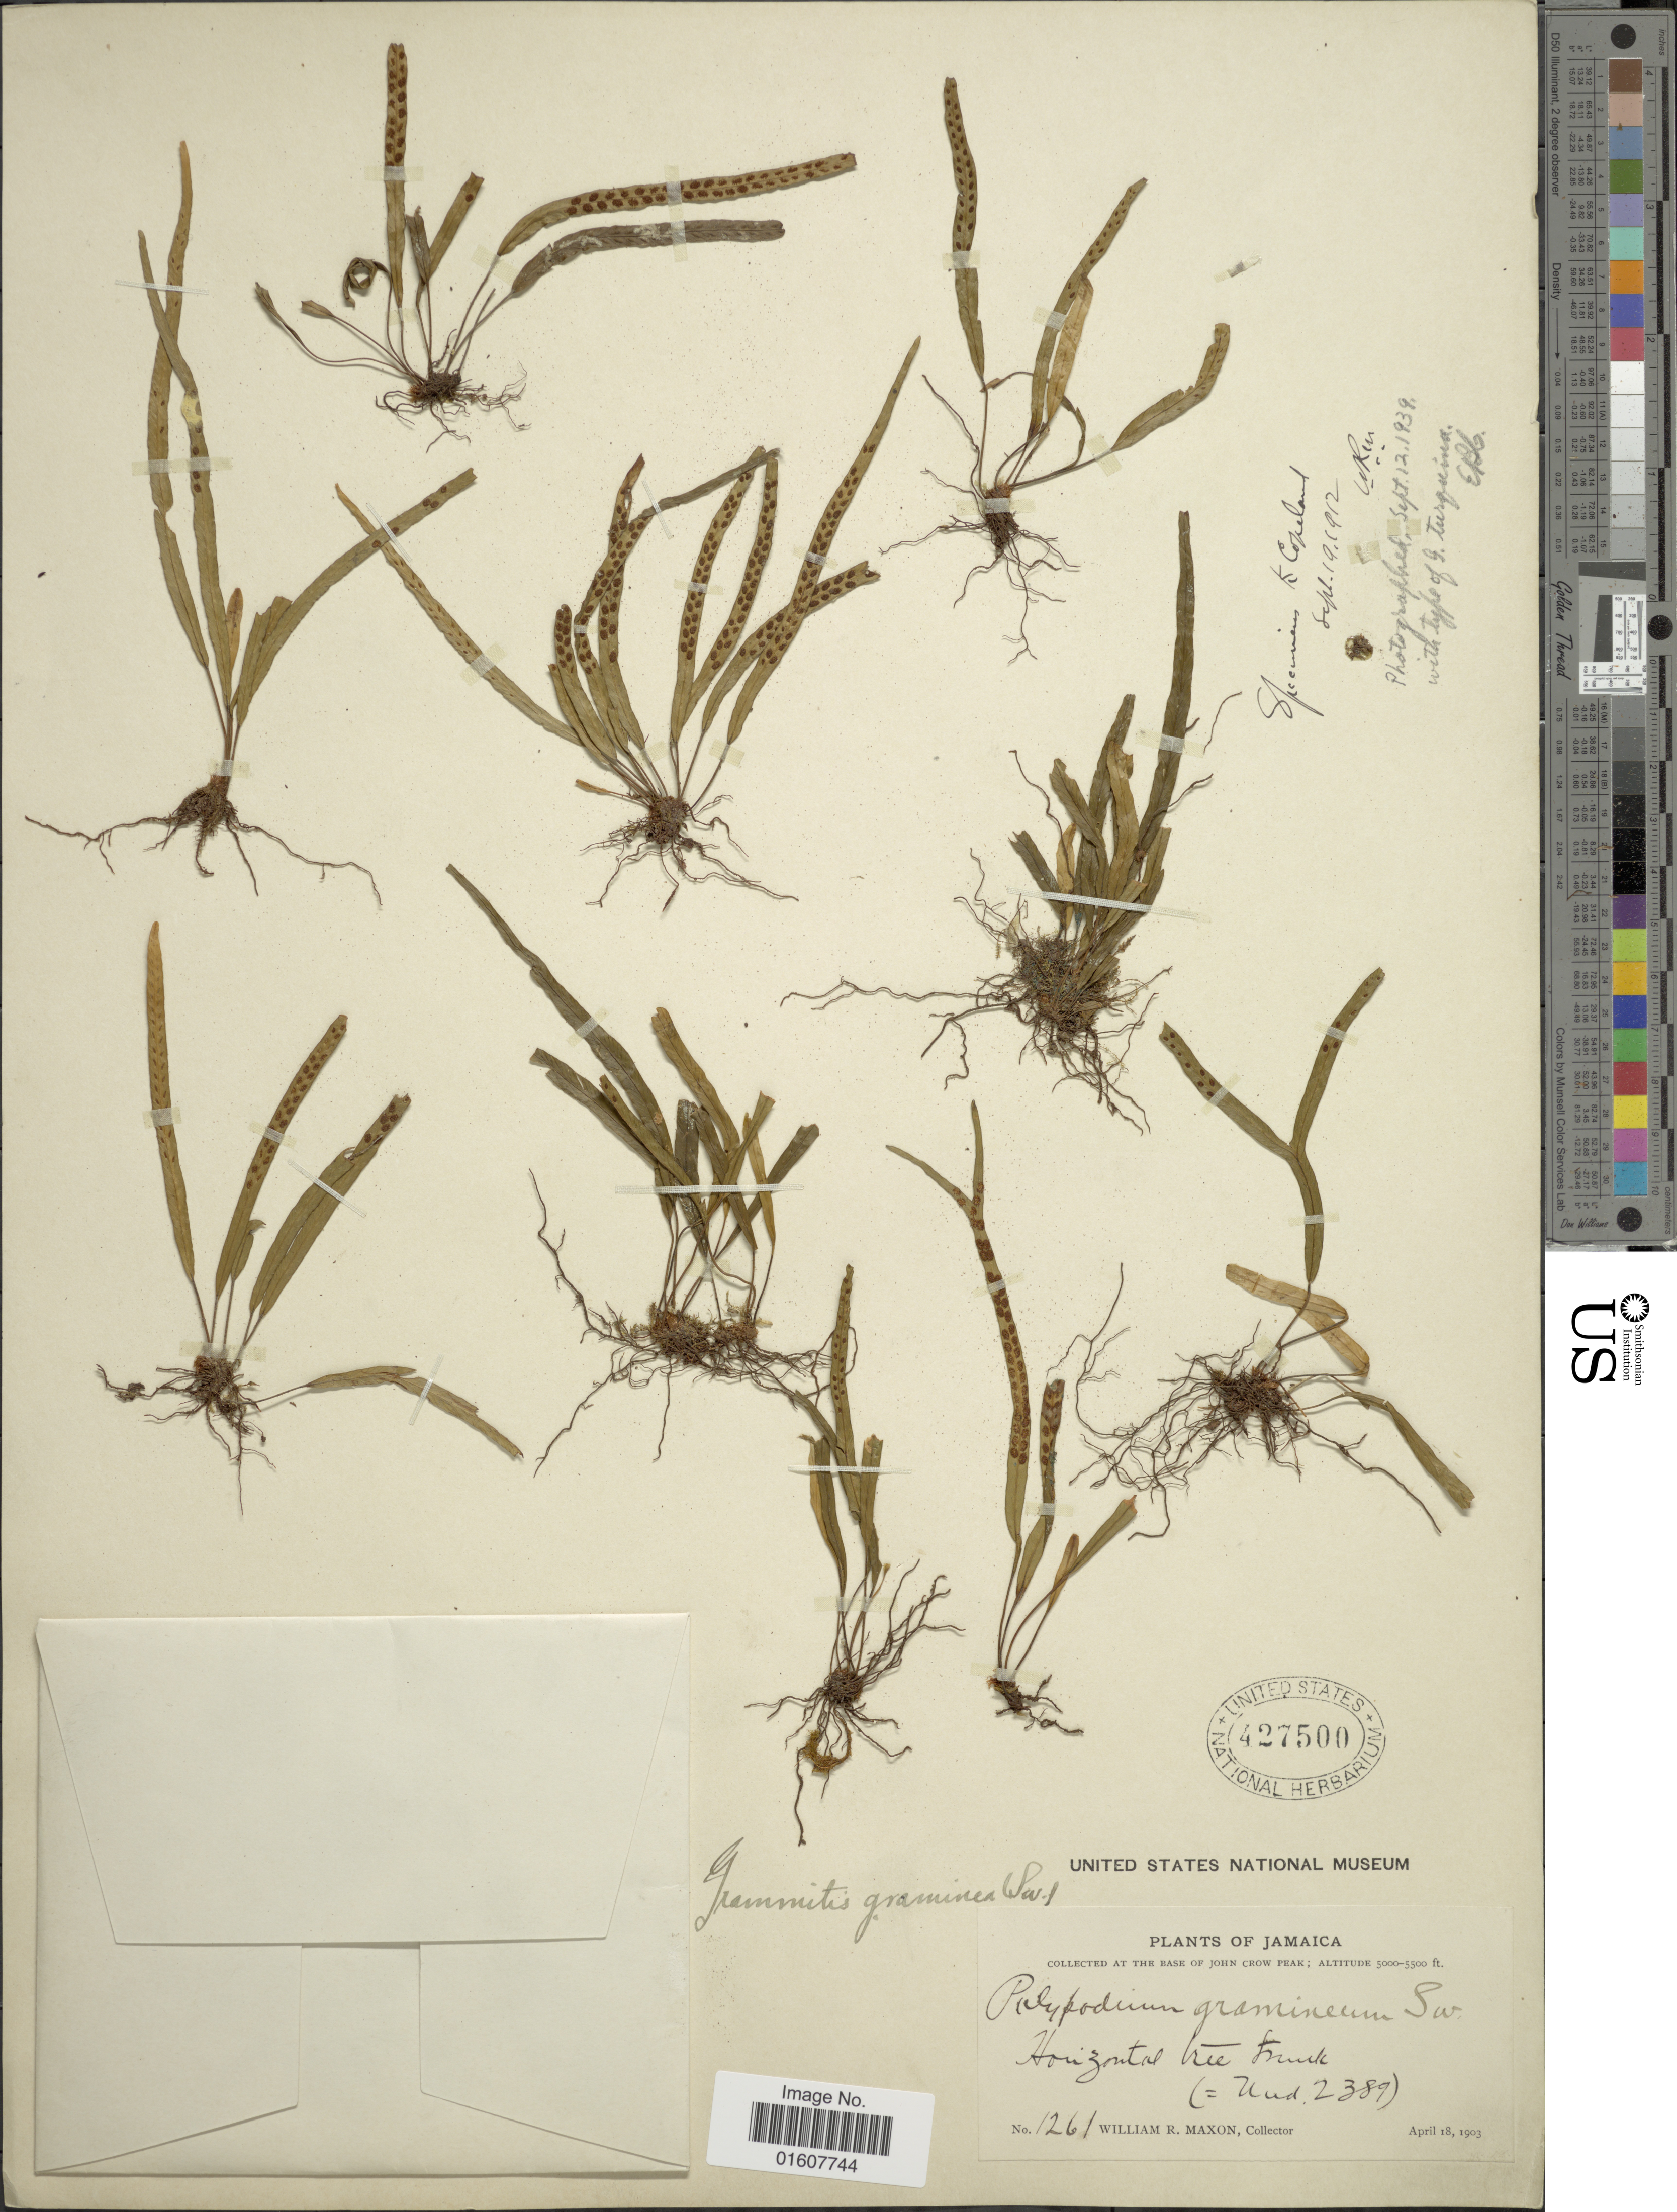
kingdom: Plantae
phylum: Tracheophyta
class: Polypodiopsida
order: Polypodiales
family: Polypodiaceae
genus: Lomaphlebia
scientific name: Lomaphlebia linearis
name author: (Sw.) J. Sm.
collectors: W. R. Maxon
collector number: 1261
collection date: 1903-04-18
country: Jamaica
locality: At the base of John Crow peak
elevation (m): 1524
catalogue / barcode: US 427500